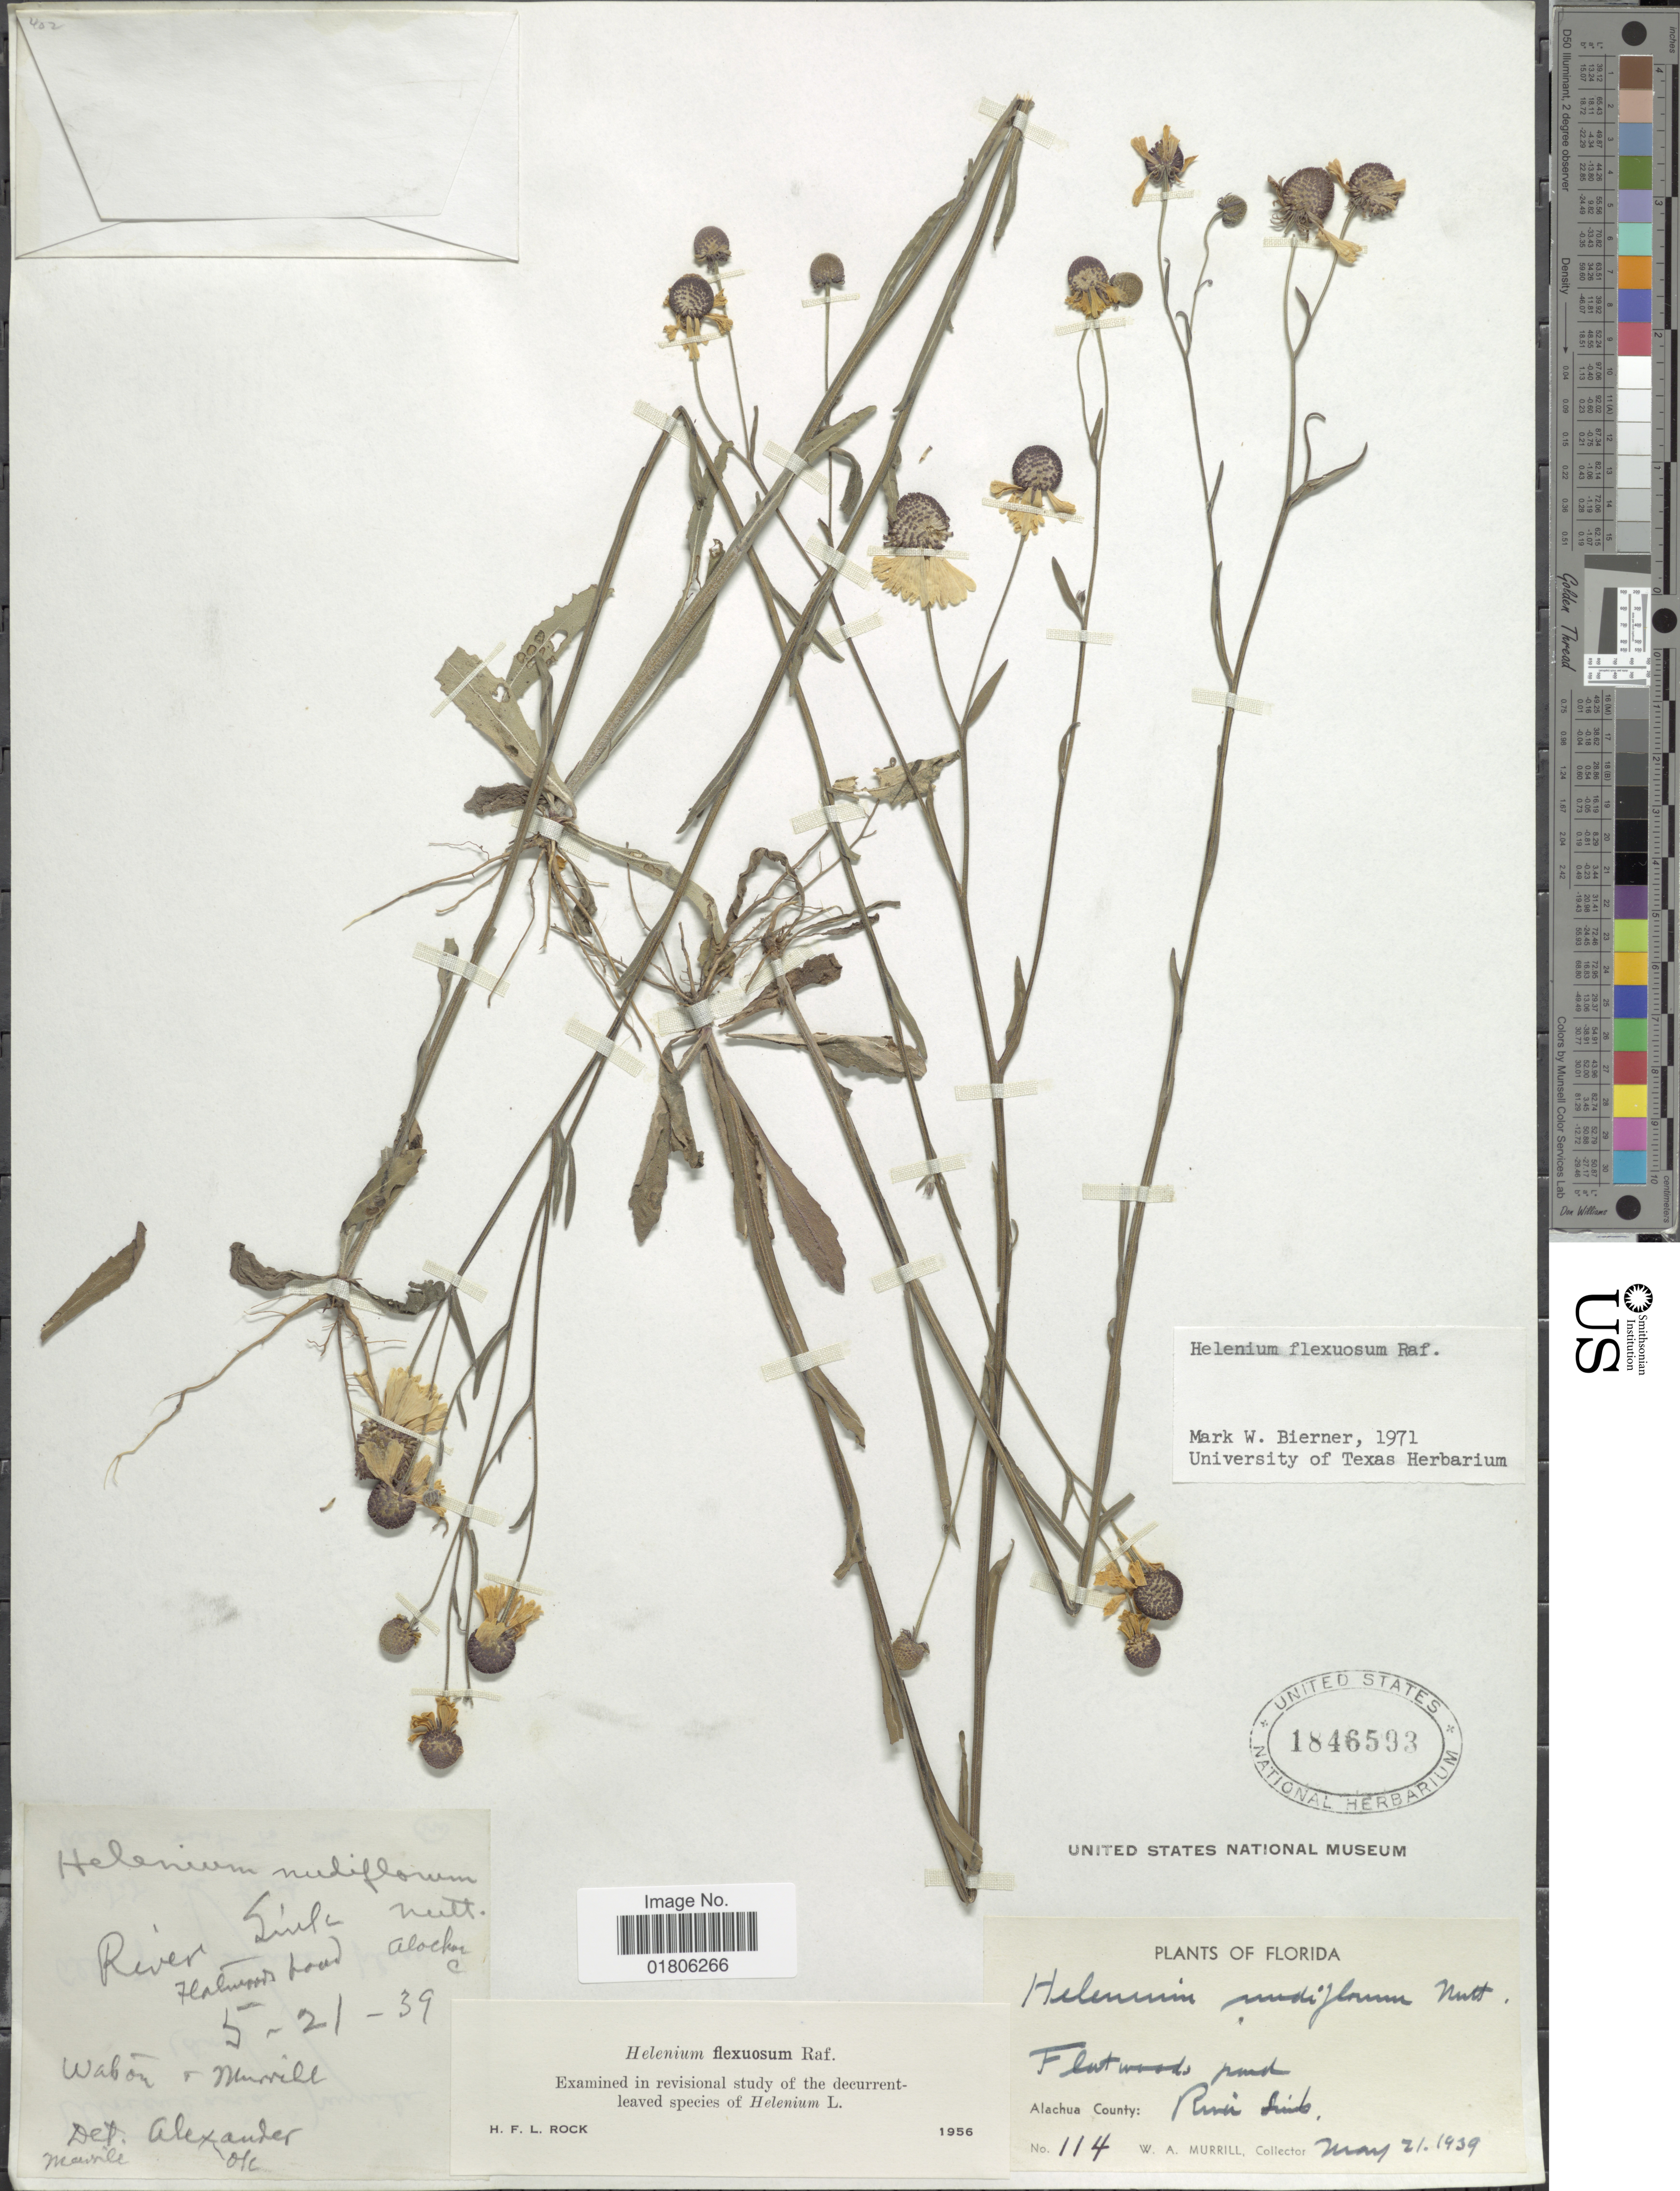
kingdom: Plantae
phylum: Tracheophyta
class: Magnoliopsida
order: Asterales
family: Asteraceae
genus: Helenium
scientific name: Helenium flexuosum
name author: Raf.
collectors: W. A. Murrill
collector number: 114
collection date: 1939-05-21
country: United States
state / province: Florida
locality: Flatwood Pond, Alachua County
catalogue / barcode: US 1846593